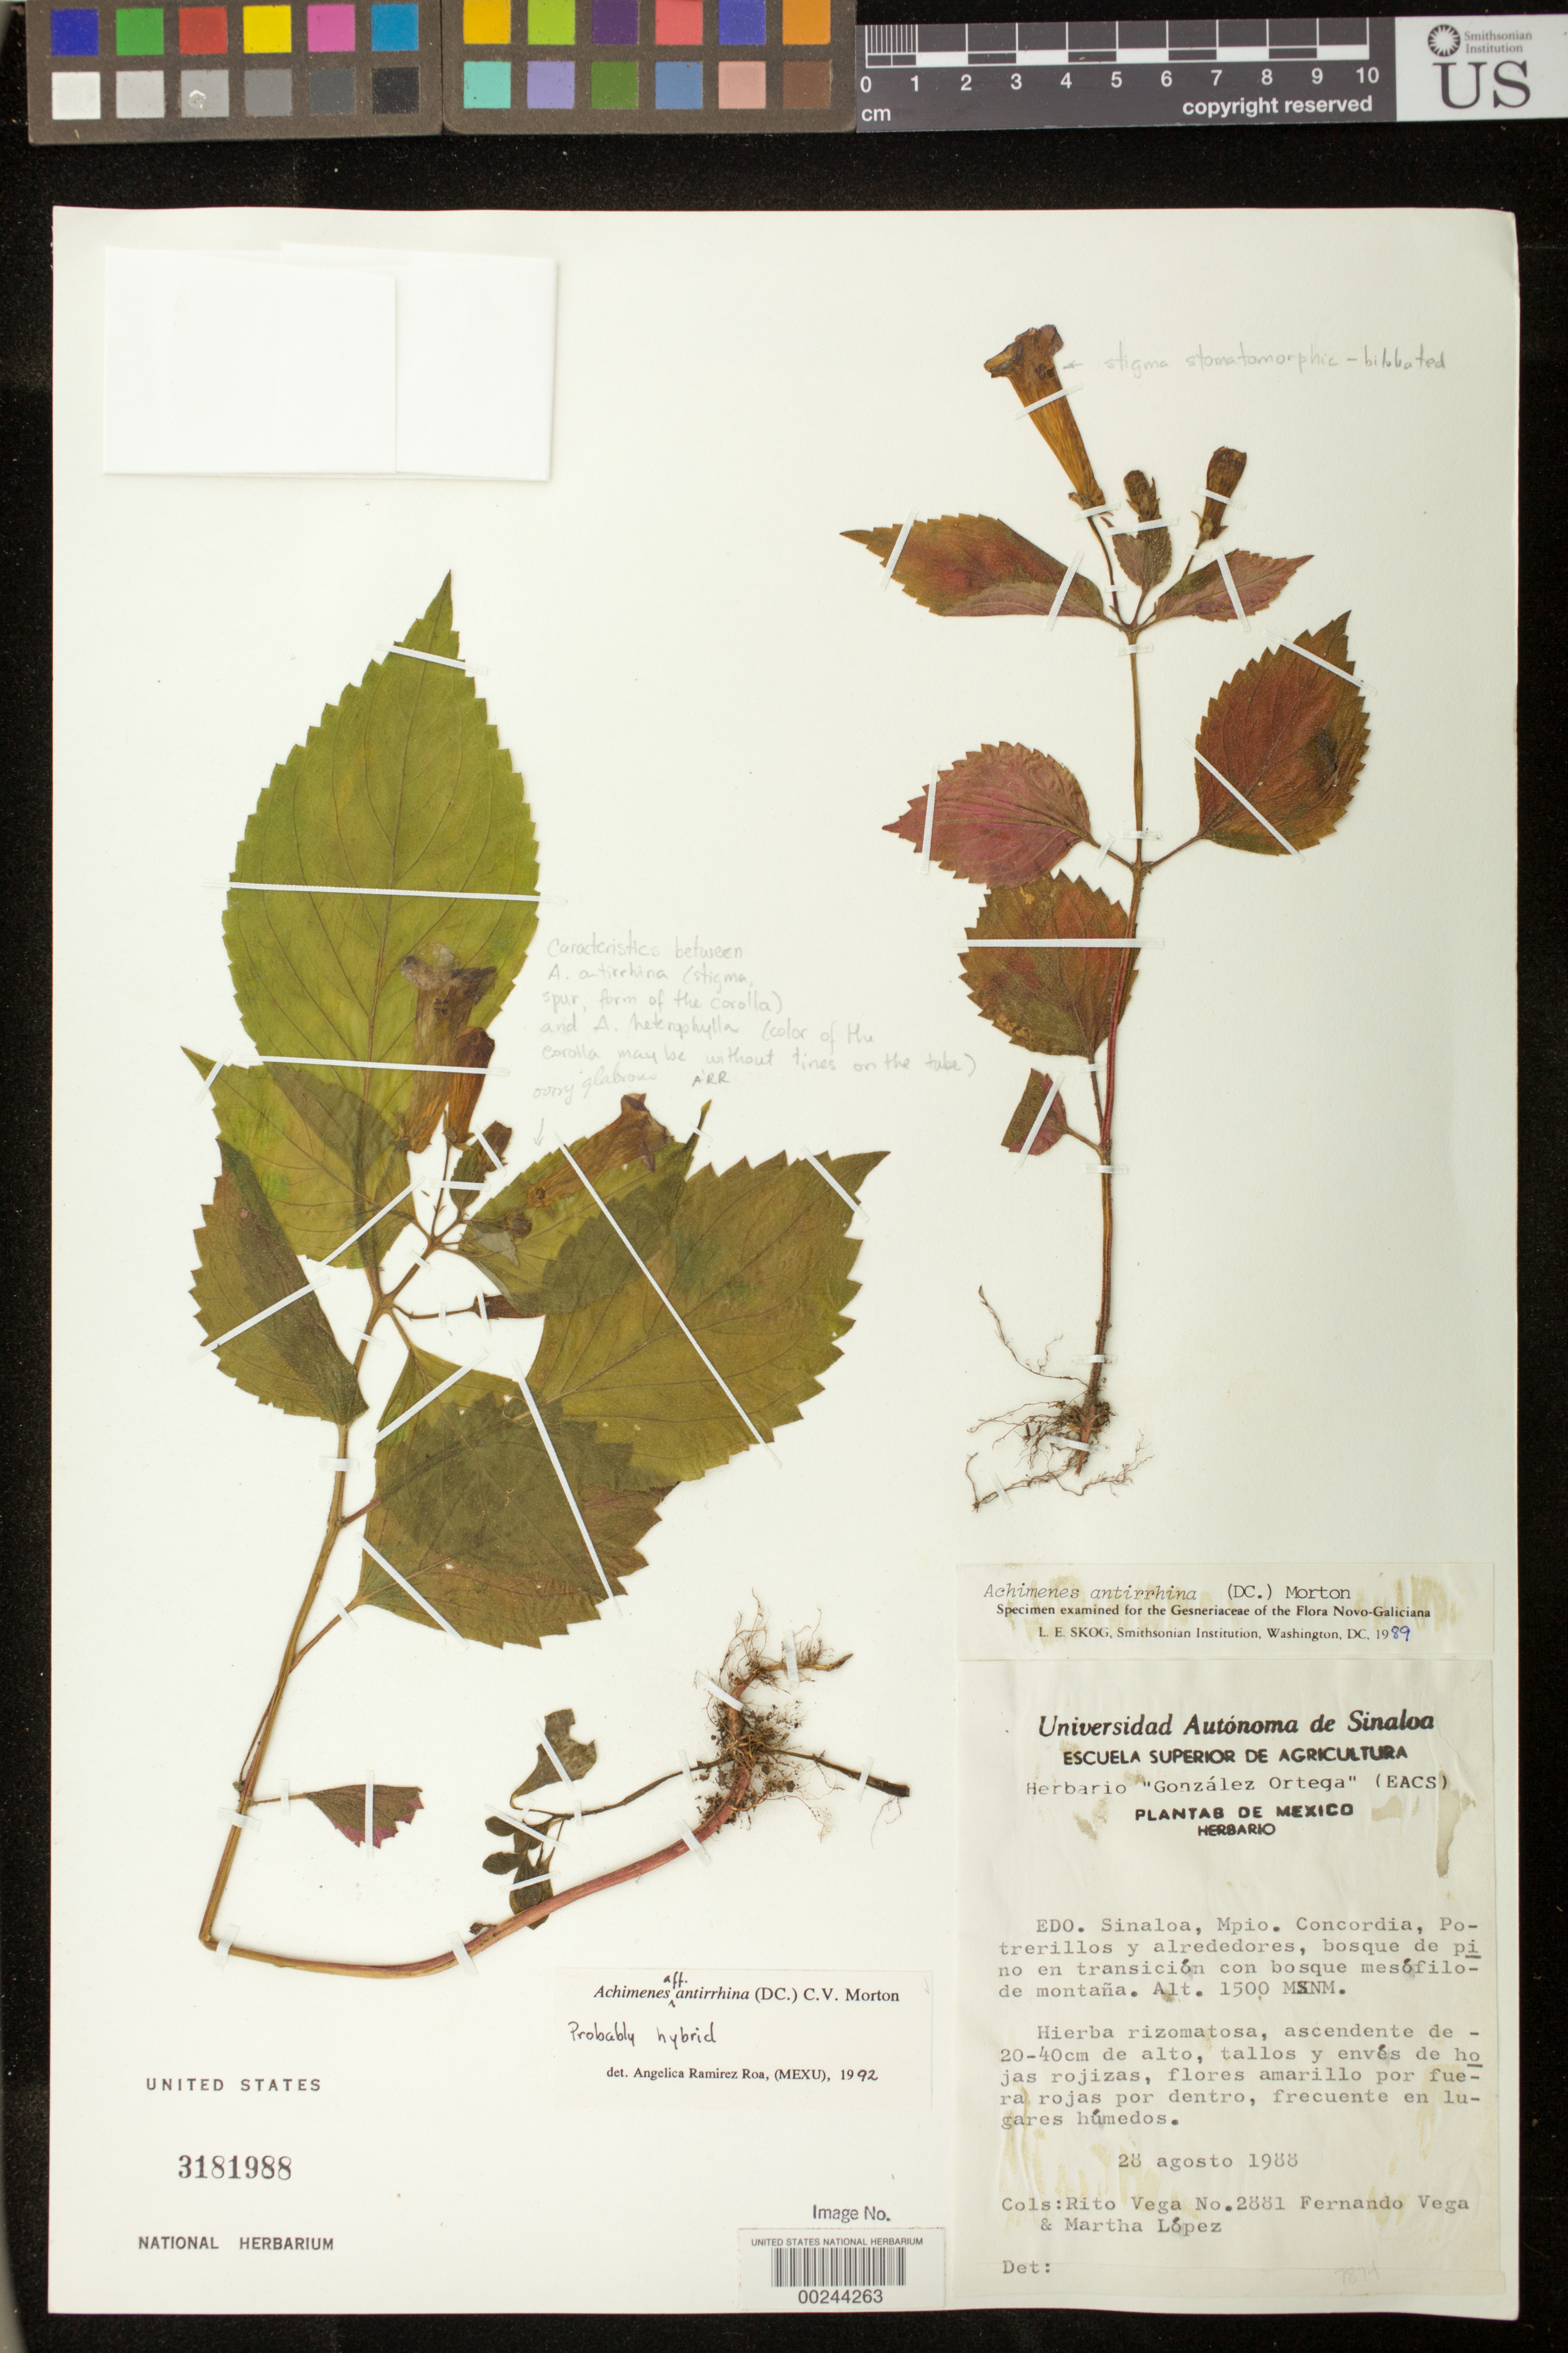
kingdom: Plantae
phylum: Tracheophyta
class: Magnoliopsida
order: Lamiales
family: Gesneriaceae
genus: Achimenes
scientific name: Achimenes antirrhina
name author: (DC.) C.V. Morton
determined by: Ramírez-Roa, A.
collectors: R. Vega A., F. Vega & M. Lopéz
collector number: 2881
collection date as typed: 28 Aug 1988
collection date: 1988-08-28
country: Mexico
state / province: Sinaloa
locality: Mpio. Concordia, Potrerillos y alrededores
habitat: Bosque de pino en transición con bosque mesófilo de montaña; frecuente en lugares húmedos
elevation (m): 1500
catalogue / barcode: US 3181988